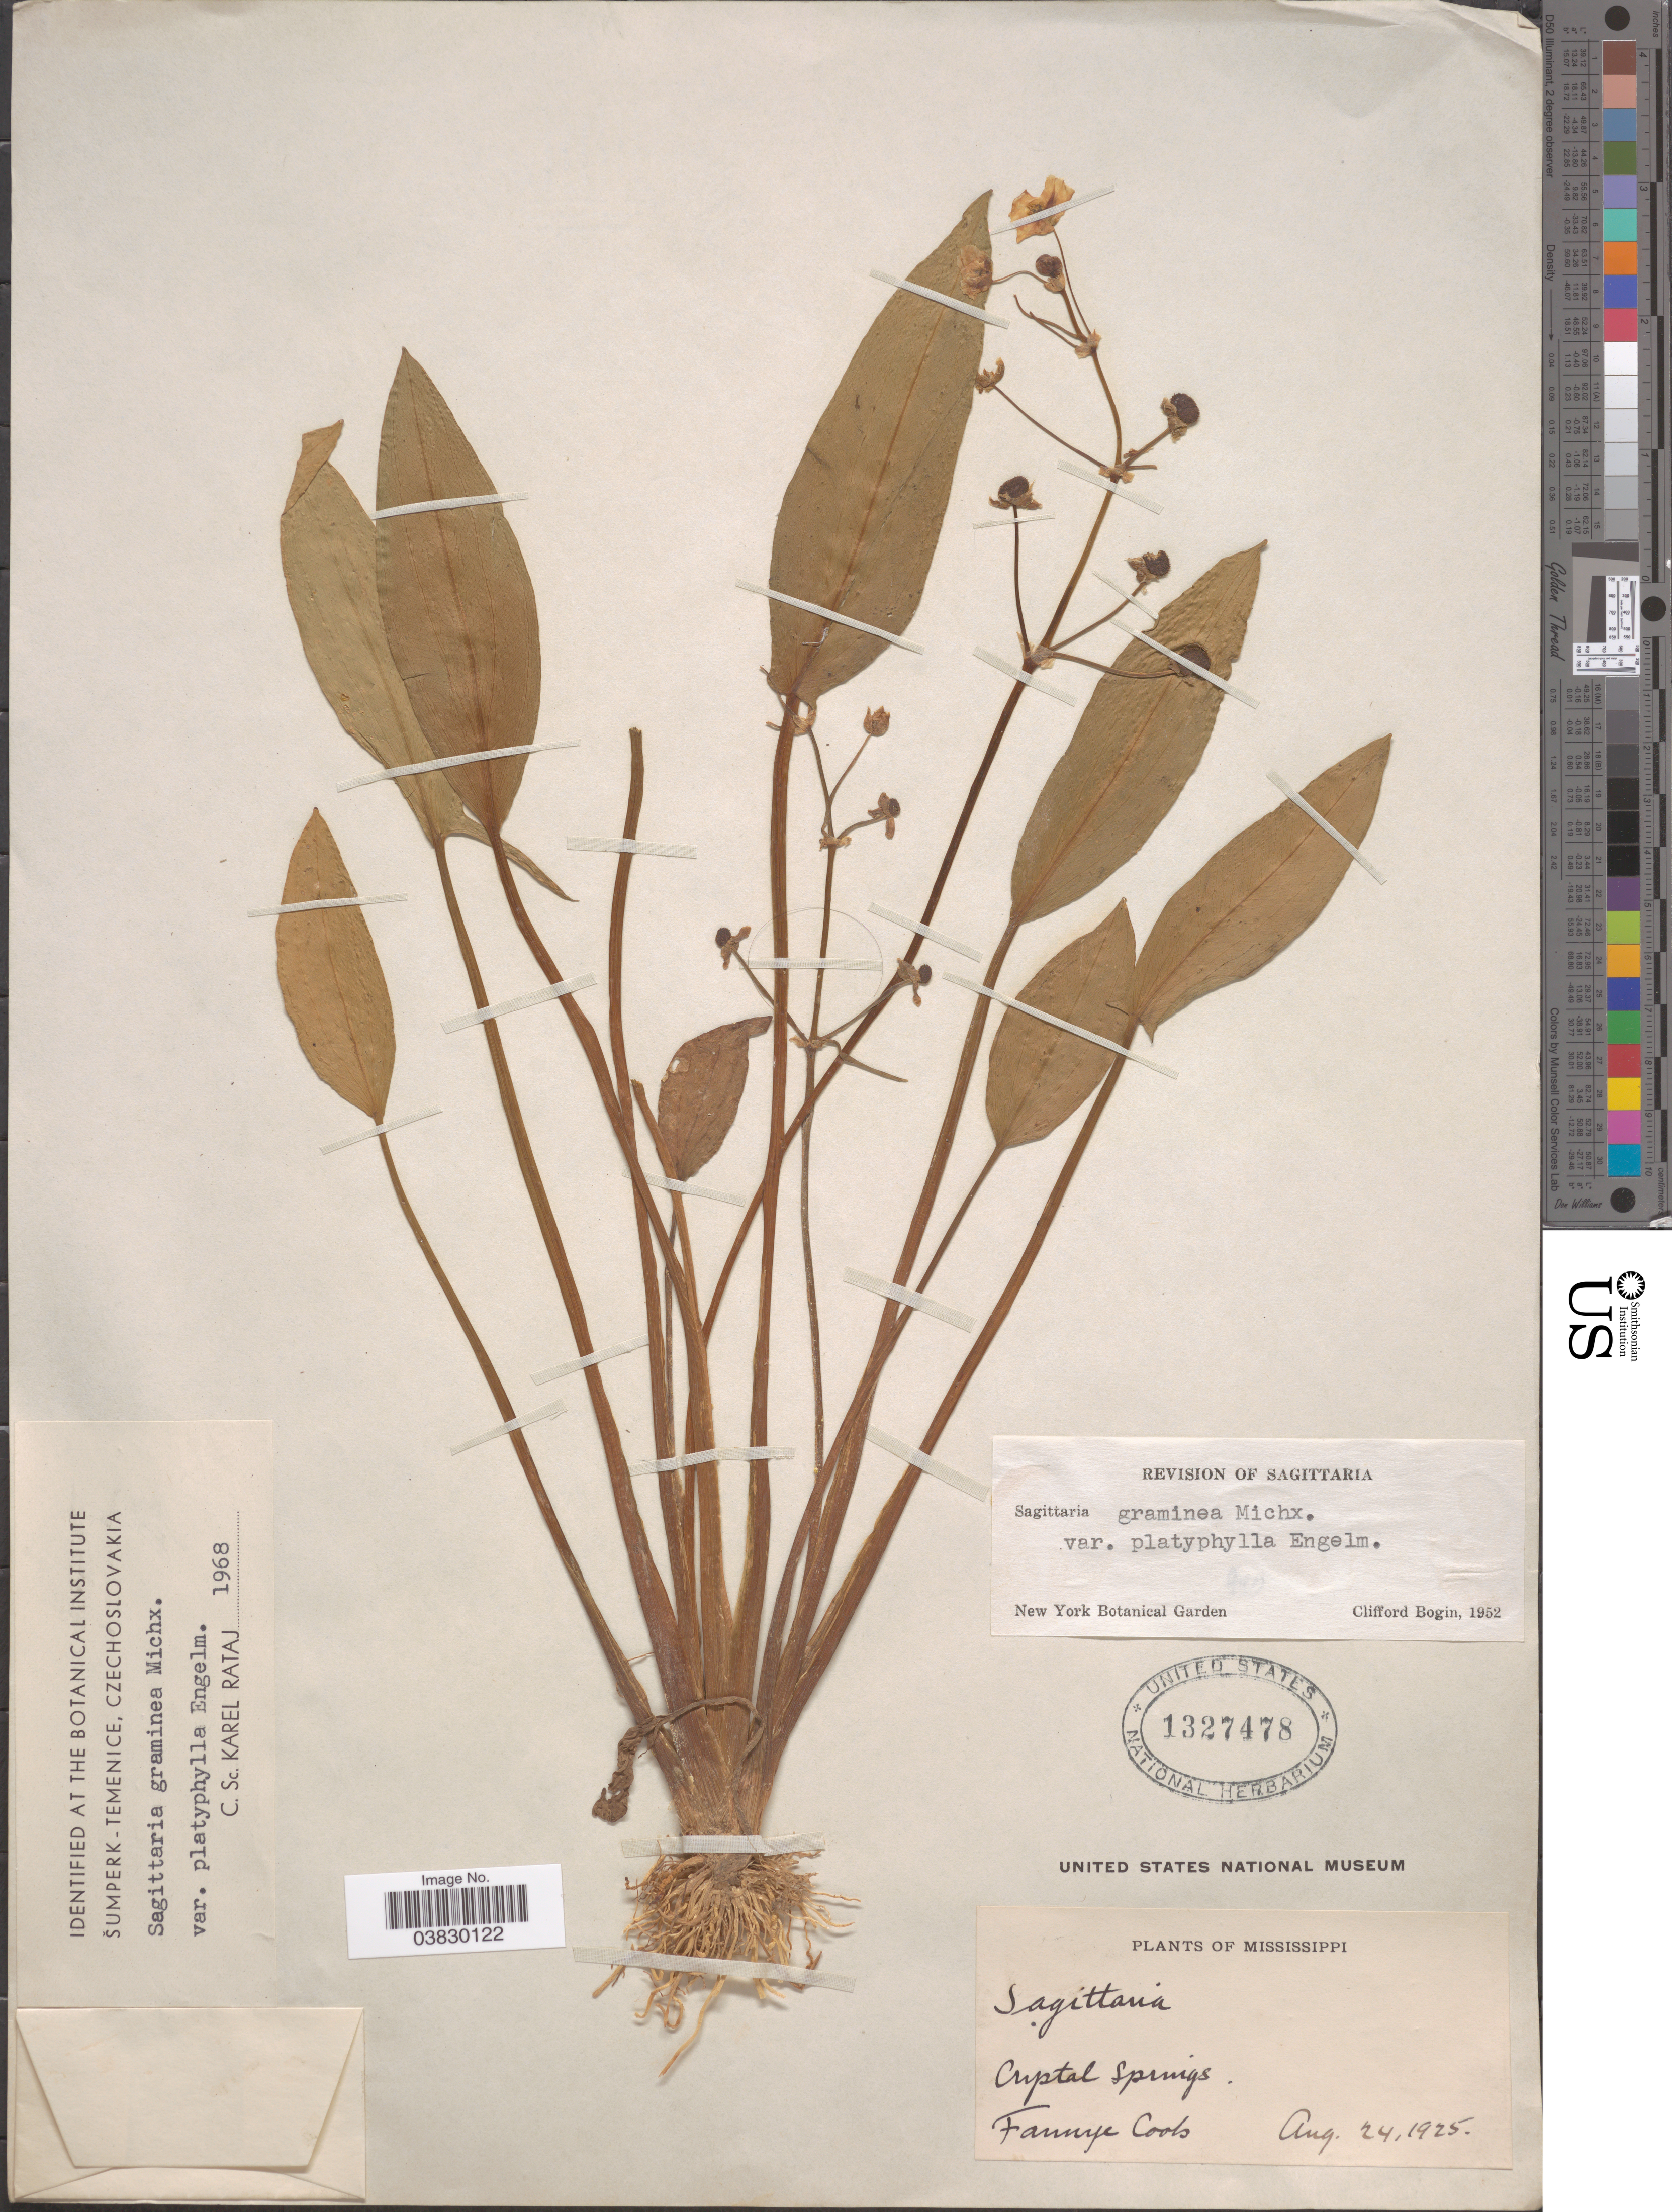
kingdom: Plantae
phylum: Tracheophyta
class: Liliopsida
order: Alismatales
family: Alismataceae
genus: Sagittaria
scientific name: Sagittaria graminea var. platyphylla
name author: Engelm. in A. Gray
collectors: F. A. Cook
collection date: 1925-08-24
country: United States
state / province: Mississippi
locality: Crystal Springs.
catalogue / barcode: US 1327478